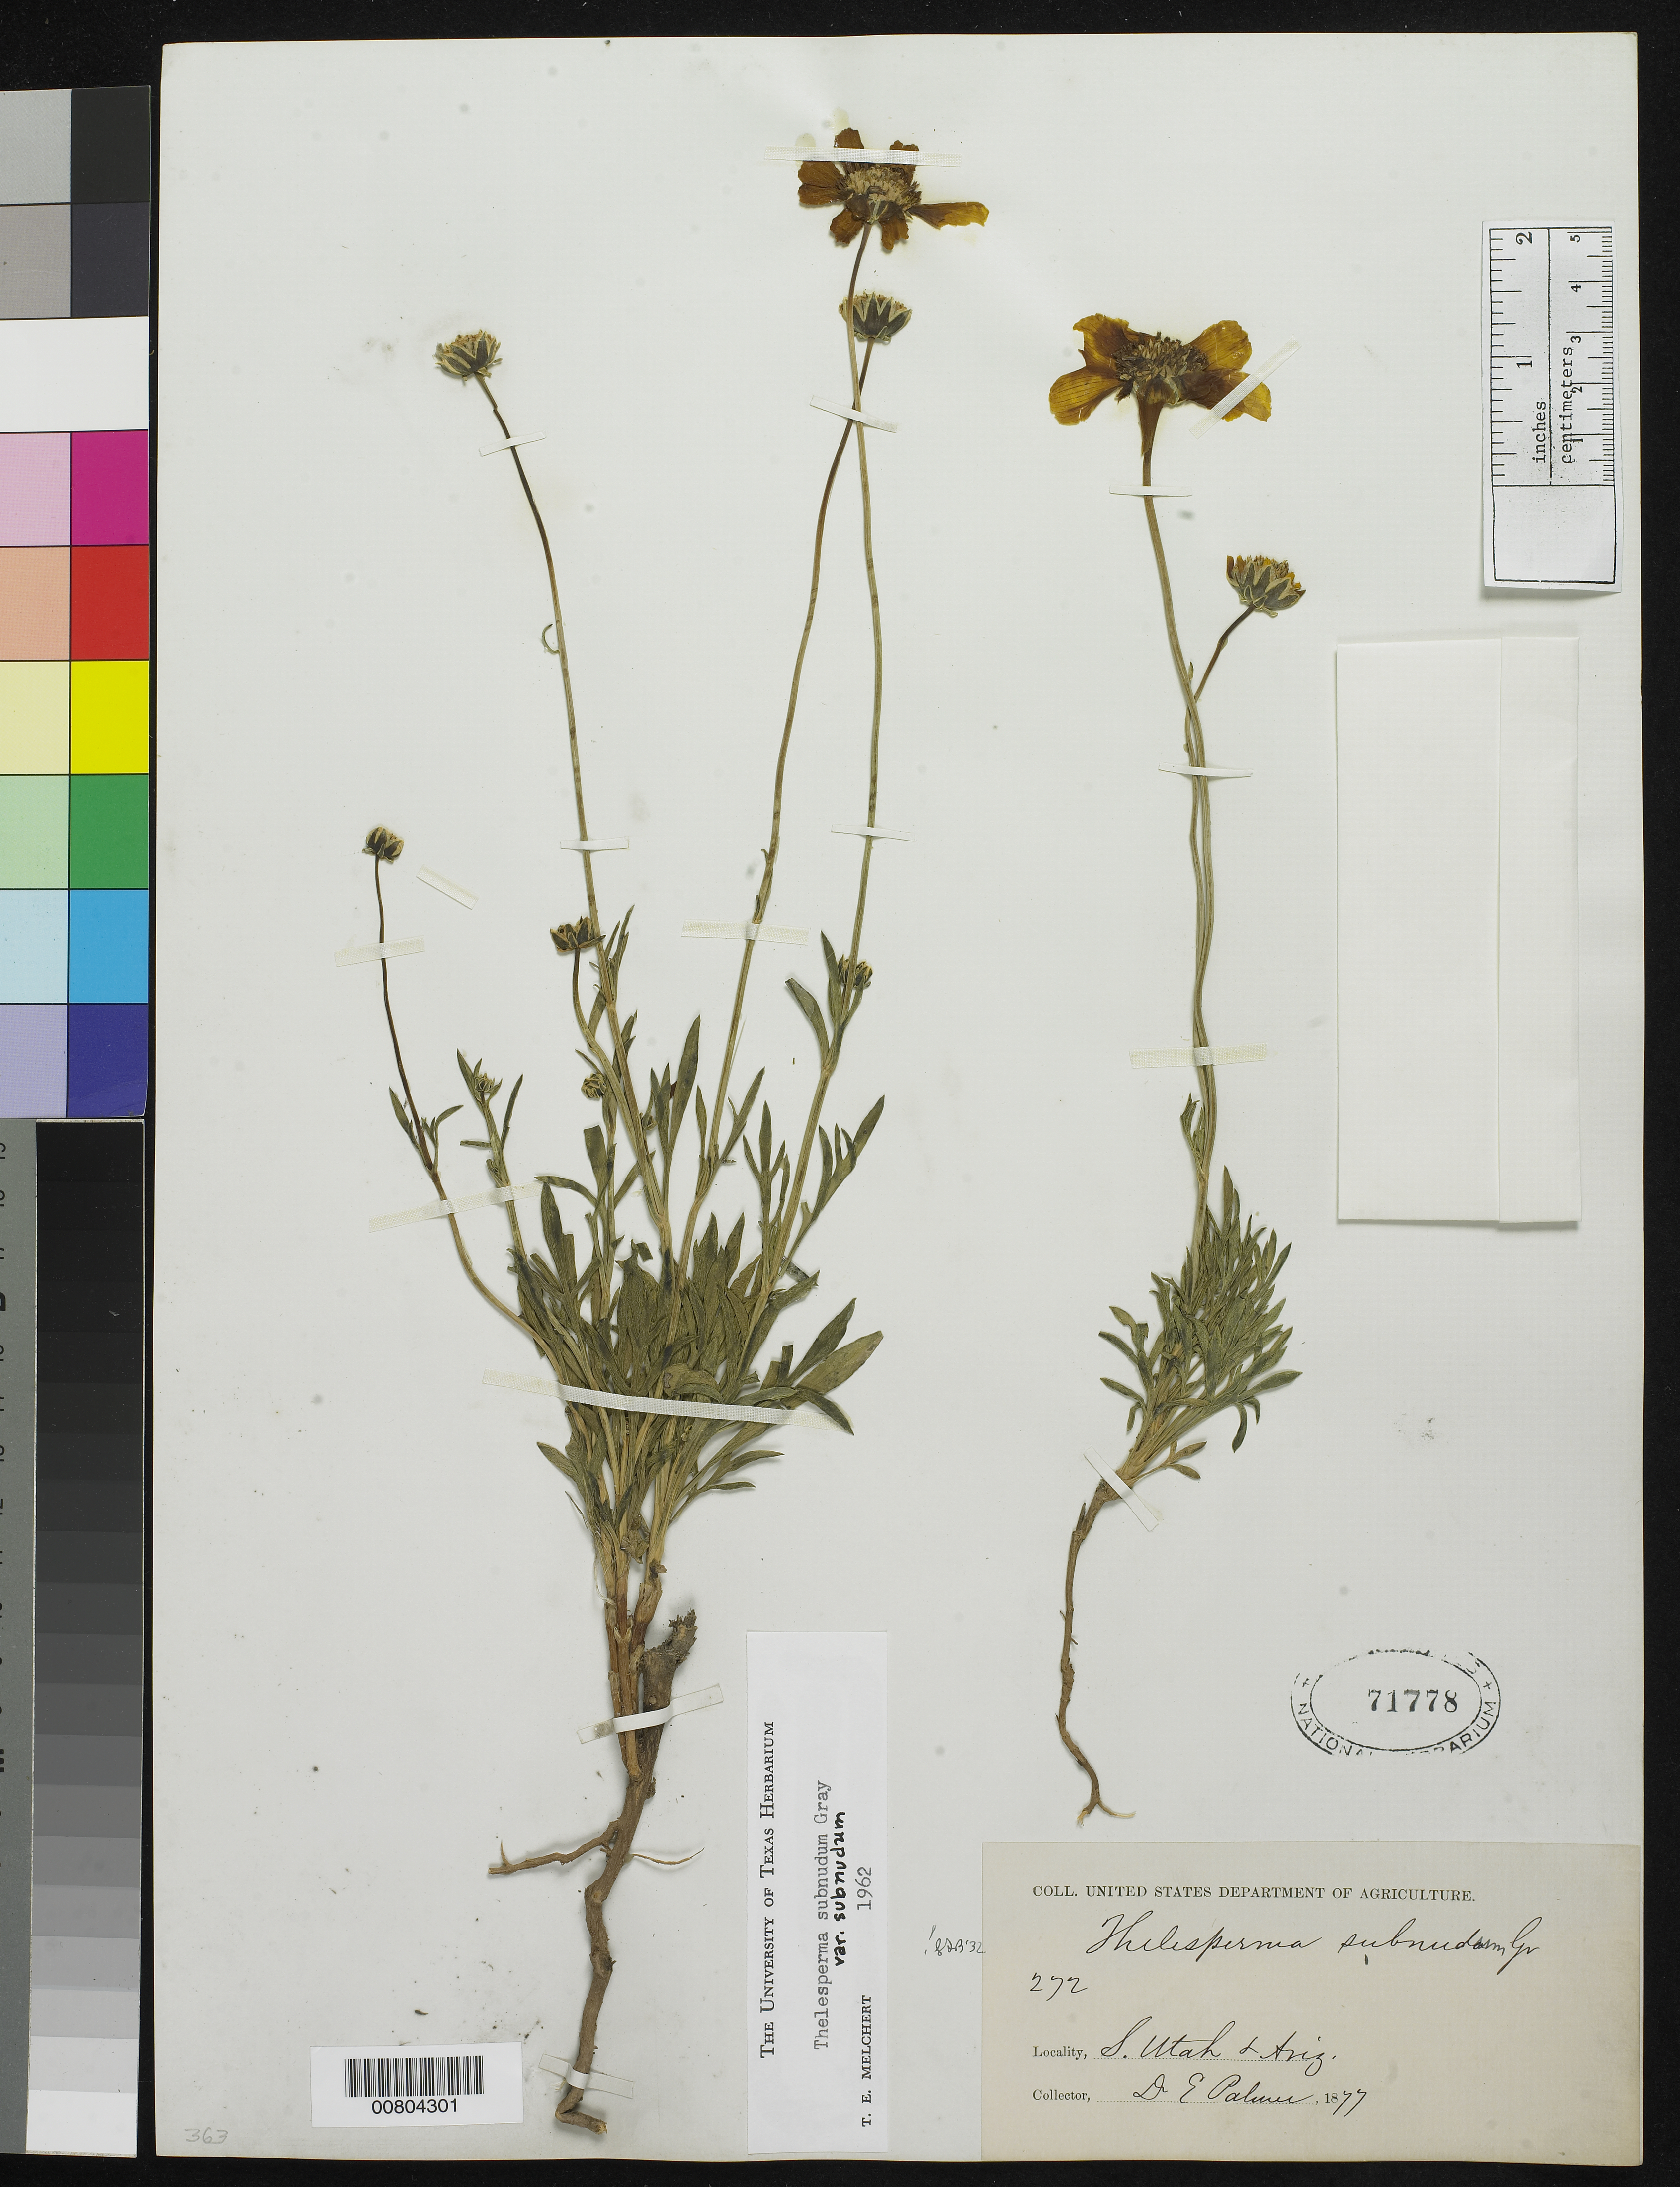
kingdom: Plantae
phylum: Tracheophyta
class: Magnoliopsida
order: Asterales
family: Asteraceae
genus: Thelesperma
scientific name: Thelesperma subnudum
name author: A. Gray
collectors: E. Palmer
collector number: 272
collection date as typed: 1877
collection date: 1877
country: United States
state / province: Arizona / Utah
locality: South Utah and Arizona.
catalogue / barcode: US 71778